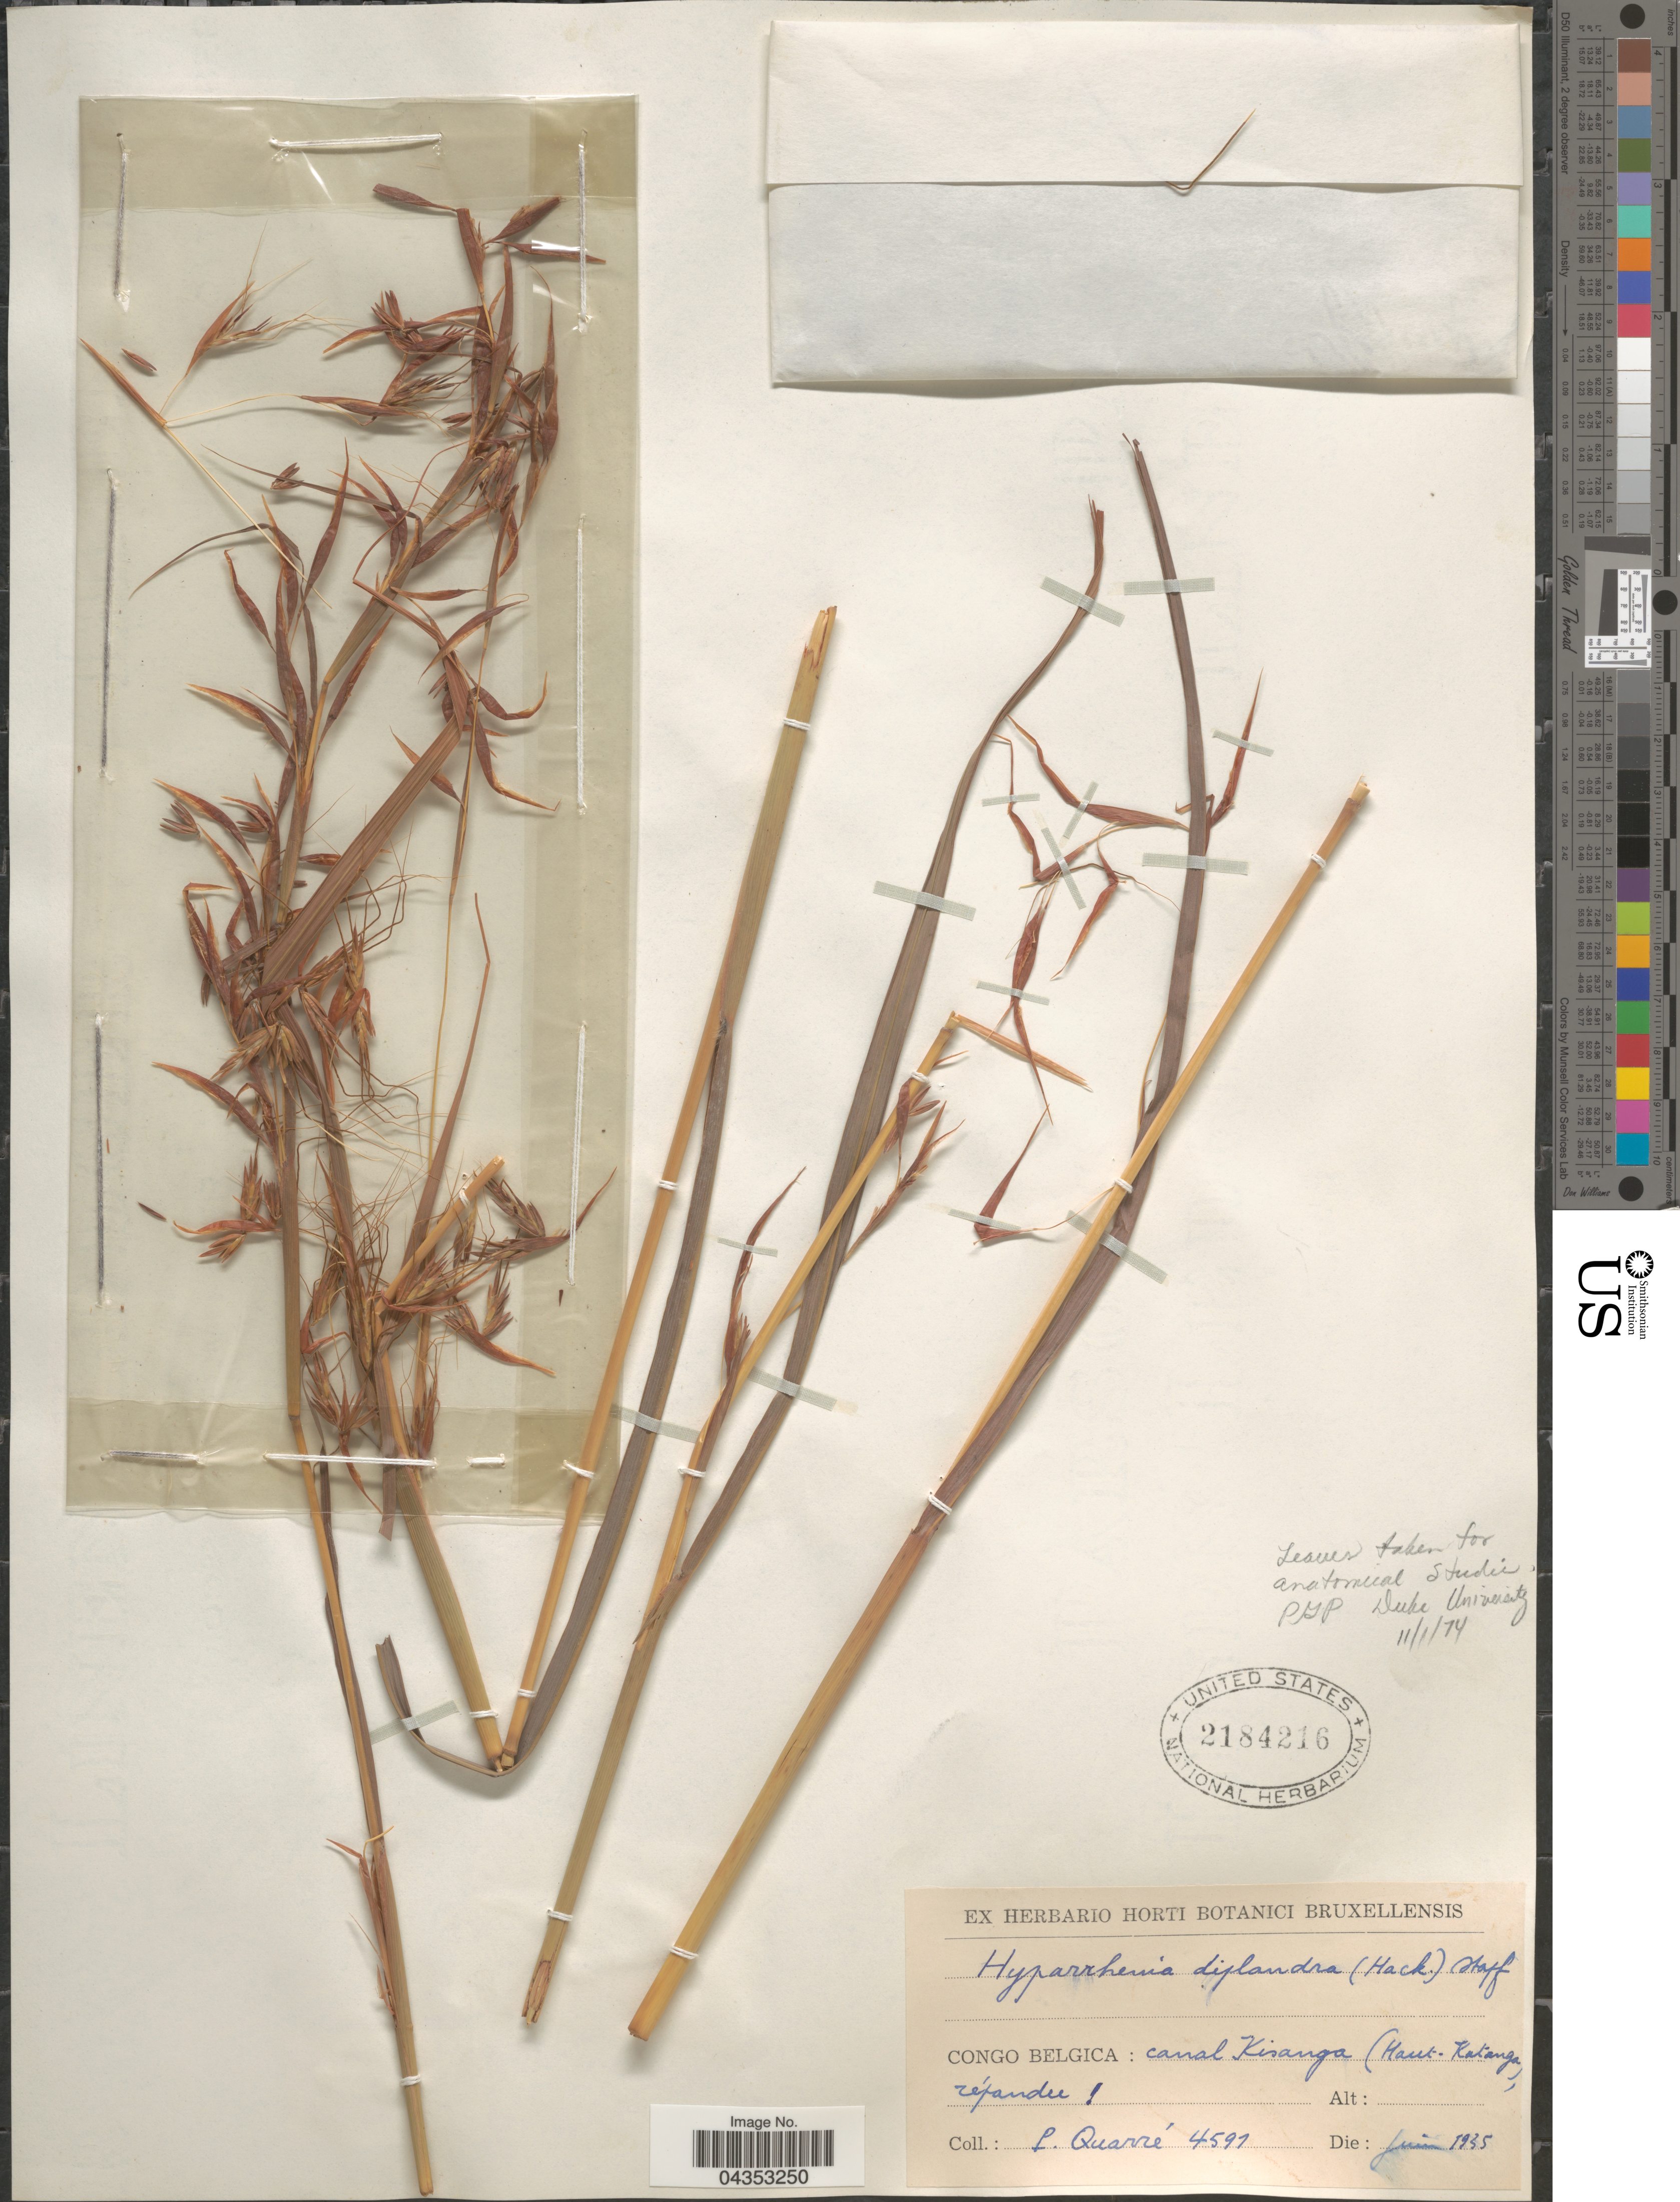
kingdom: Plantae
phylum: Tracheophyta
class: Liliopsida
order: Poales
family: Poaceae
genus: Hyparrhenia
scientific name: Hyparrhenia diplandra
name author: (Hack.) Stapf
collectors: P. Quarre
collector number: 4591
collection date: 1935-06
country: Congo, Democratic Republic of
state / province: Haut-Katanga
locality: Congo Belgica: canal Kisanga (Haut-Katanga), répandu.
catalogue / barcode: US 2184216